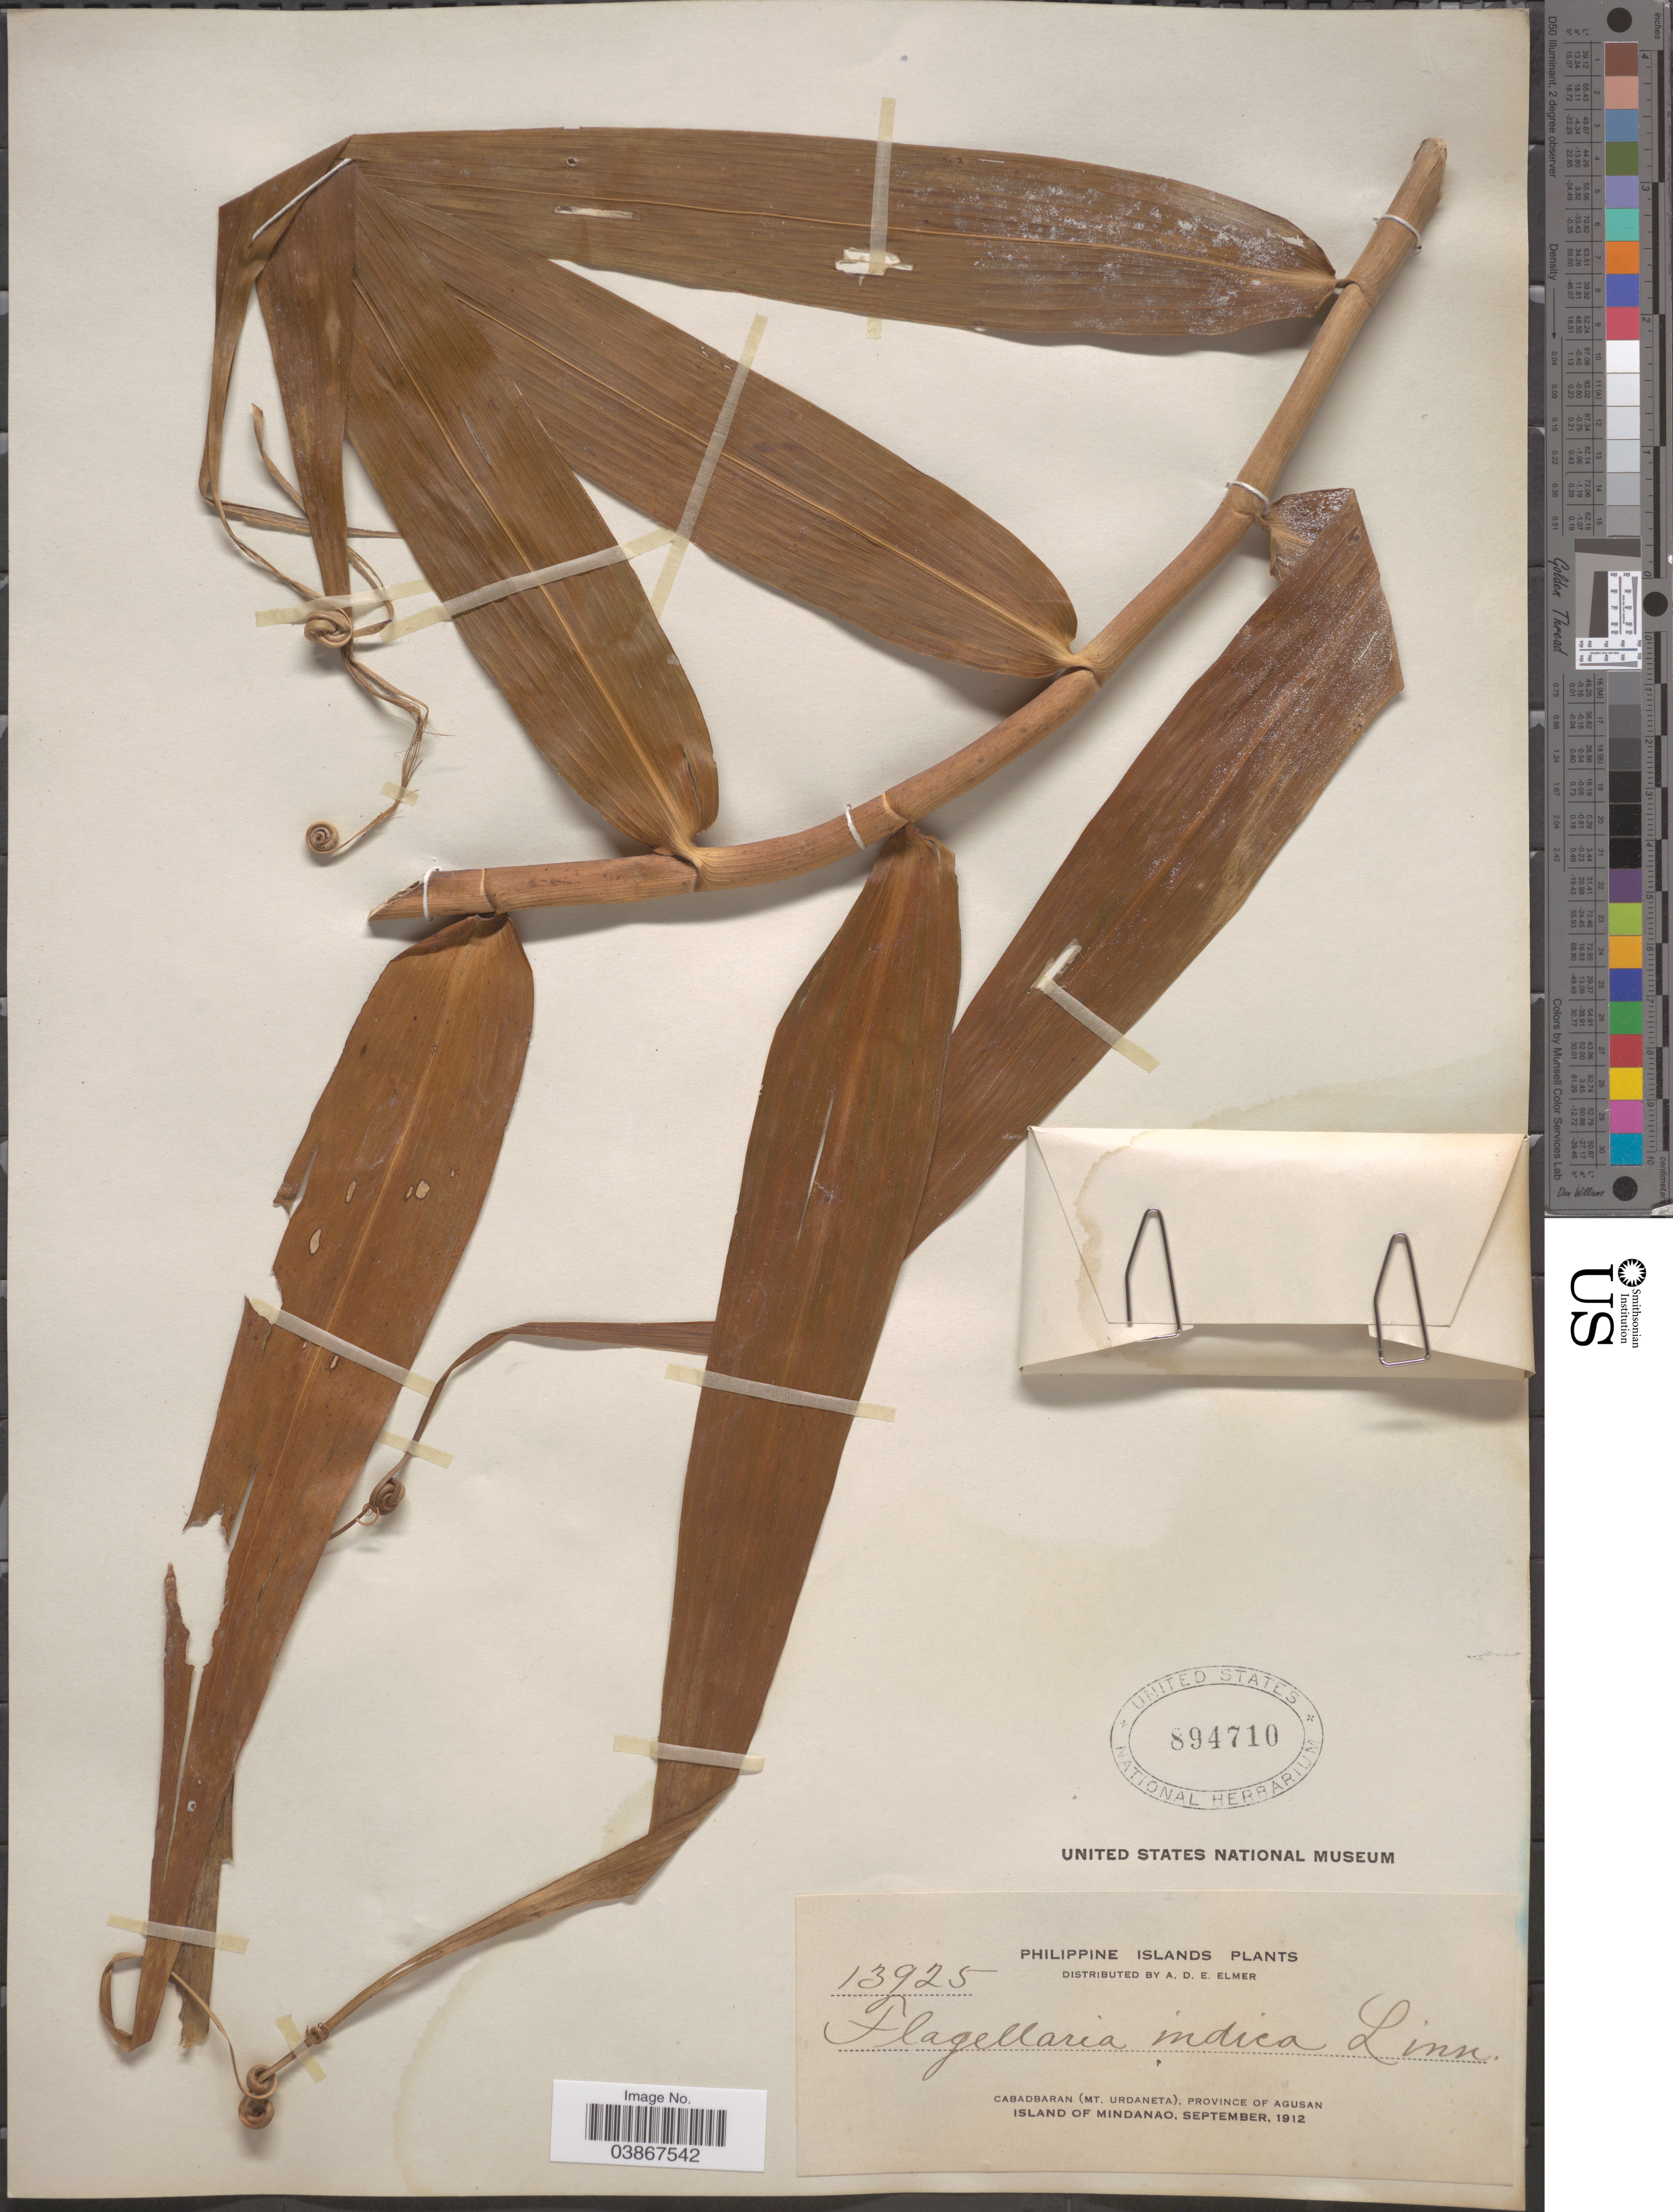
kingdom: Plantae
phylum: Tracheophyta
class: Liliopsida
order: Poales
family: Flagellariaceae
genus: Flagellaria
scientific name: Flagellaria indica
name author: L.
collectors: A. D. E. Elmer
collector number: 13925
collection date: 1912-09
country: Philippines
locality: Cabadbaran (Mt. Urdaneta), Province of Agusan. Island of Mindanao.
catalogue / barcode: US 894710